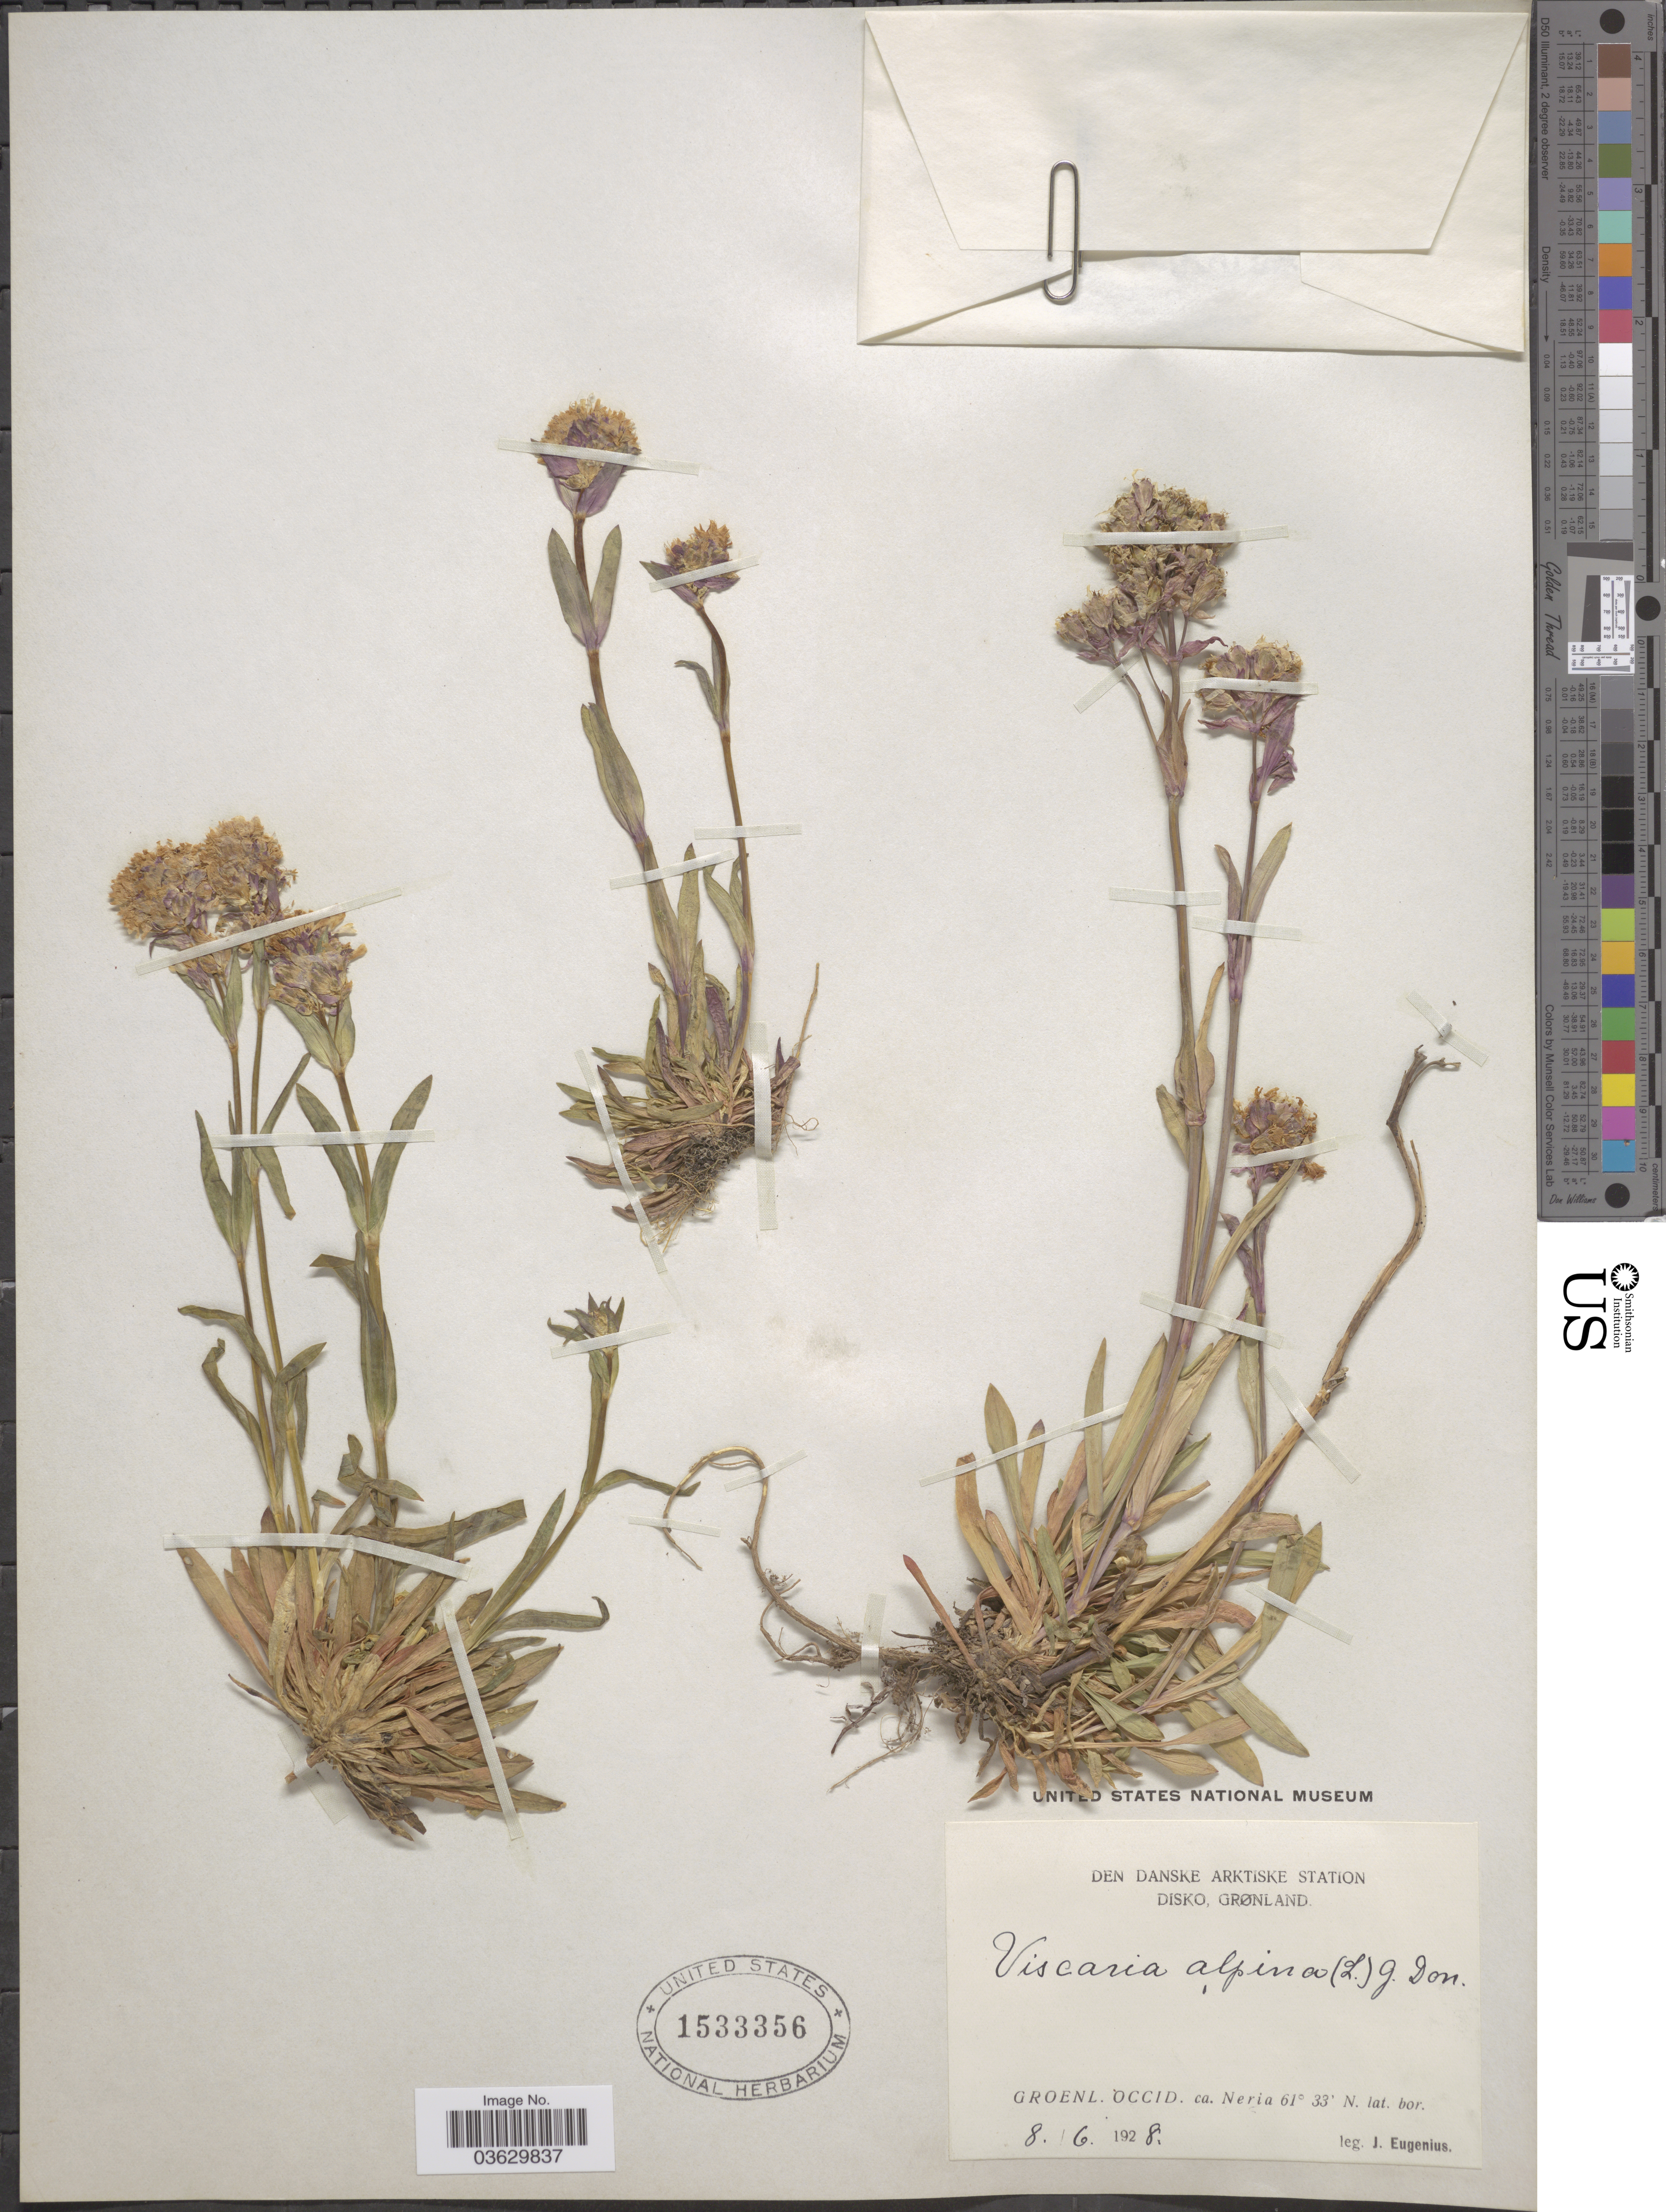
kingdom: Plantae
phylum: Tracheophyta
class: Magnoliopsida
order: Caryophyllales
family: Caryophyllaceae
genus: Viscaria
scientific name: Viscaria alpina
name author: (L.) G. Don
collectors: J. Eugenius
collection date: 1928-06-08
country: Greenland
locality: Den Danske Arktiske Station. Disko, Grønland. Groenl. Occid. ca. Neria.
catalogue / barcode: US 1533356